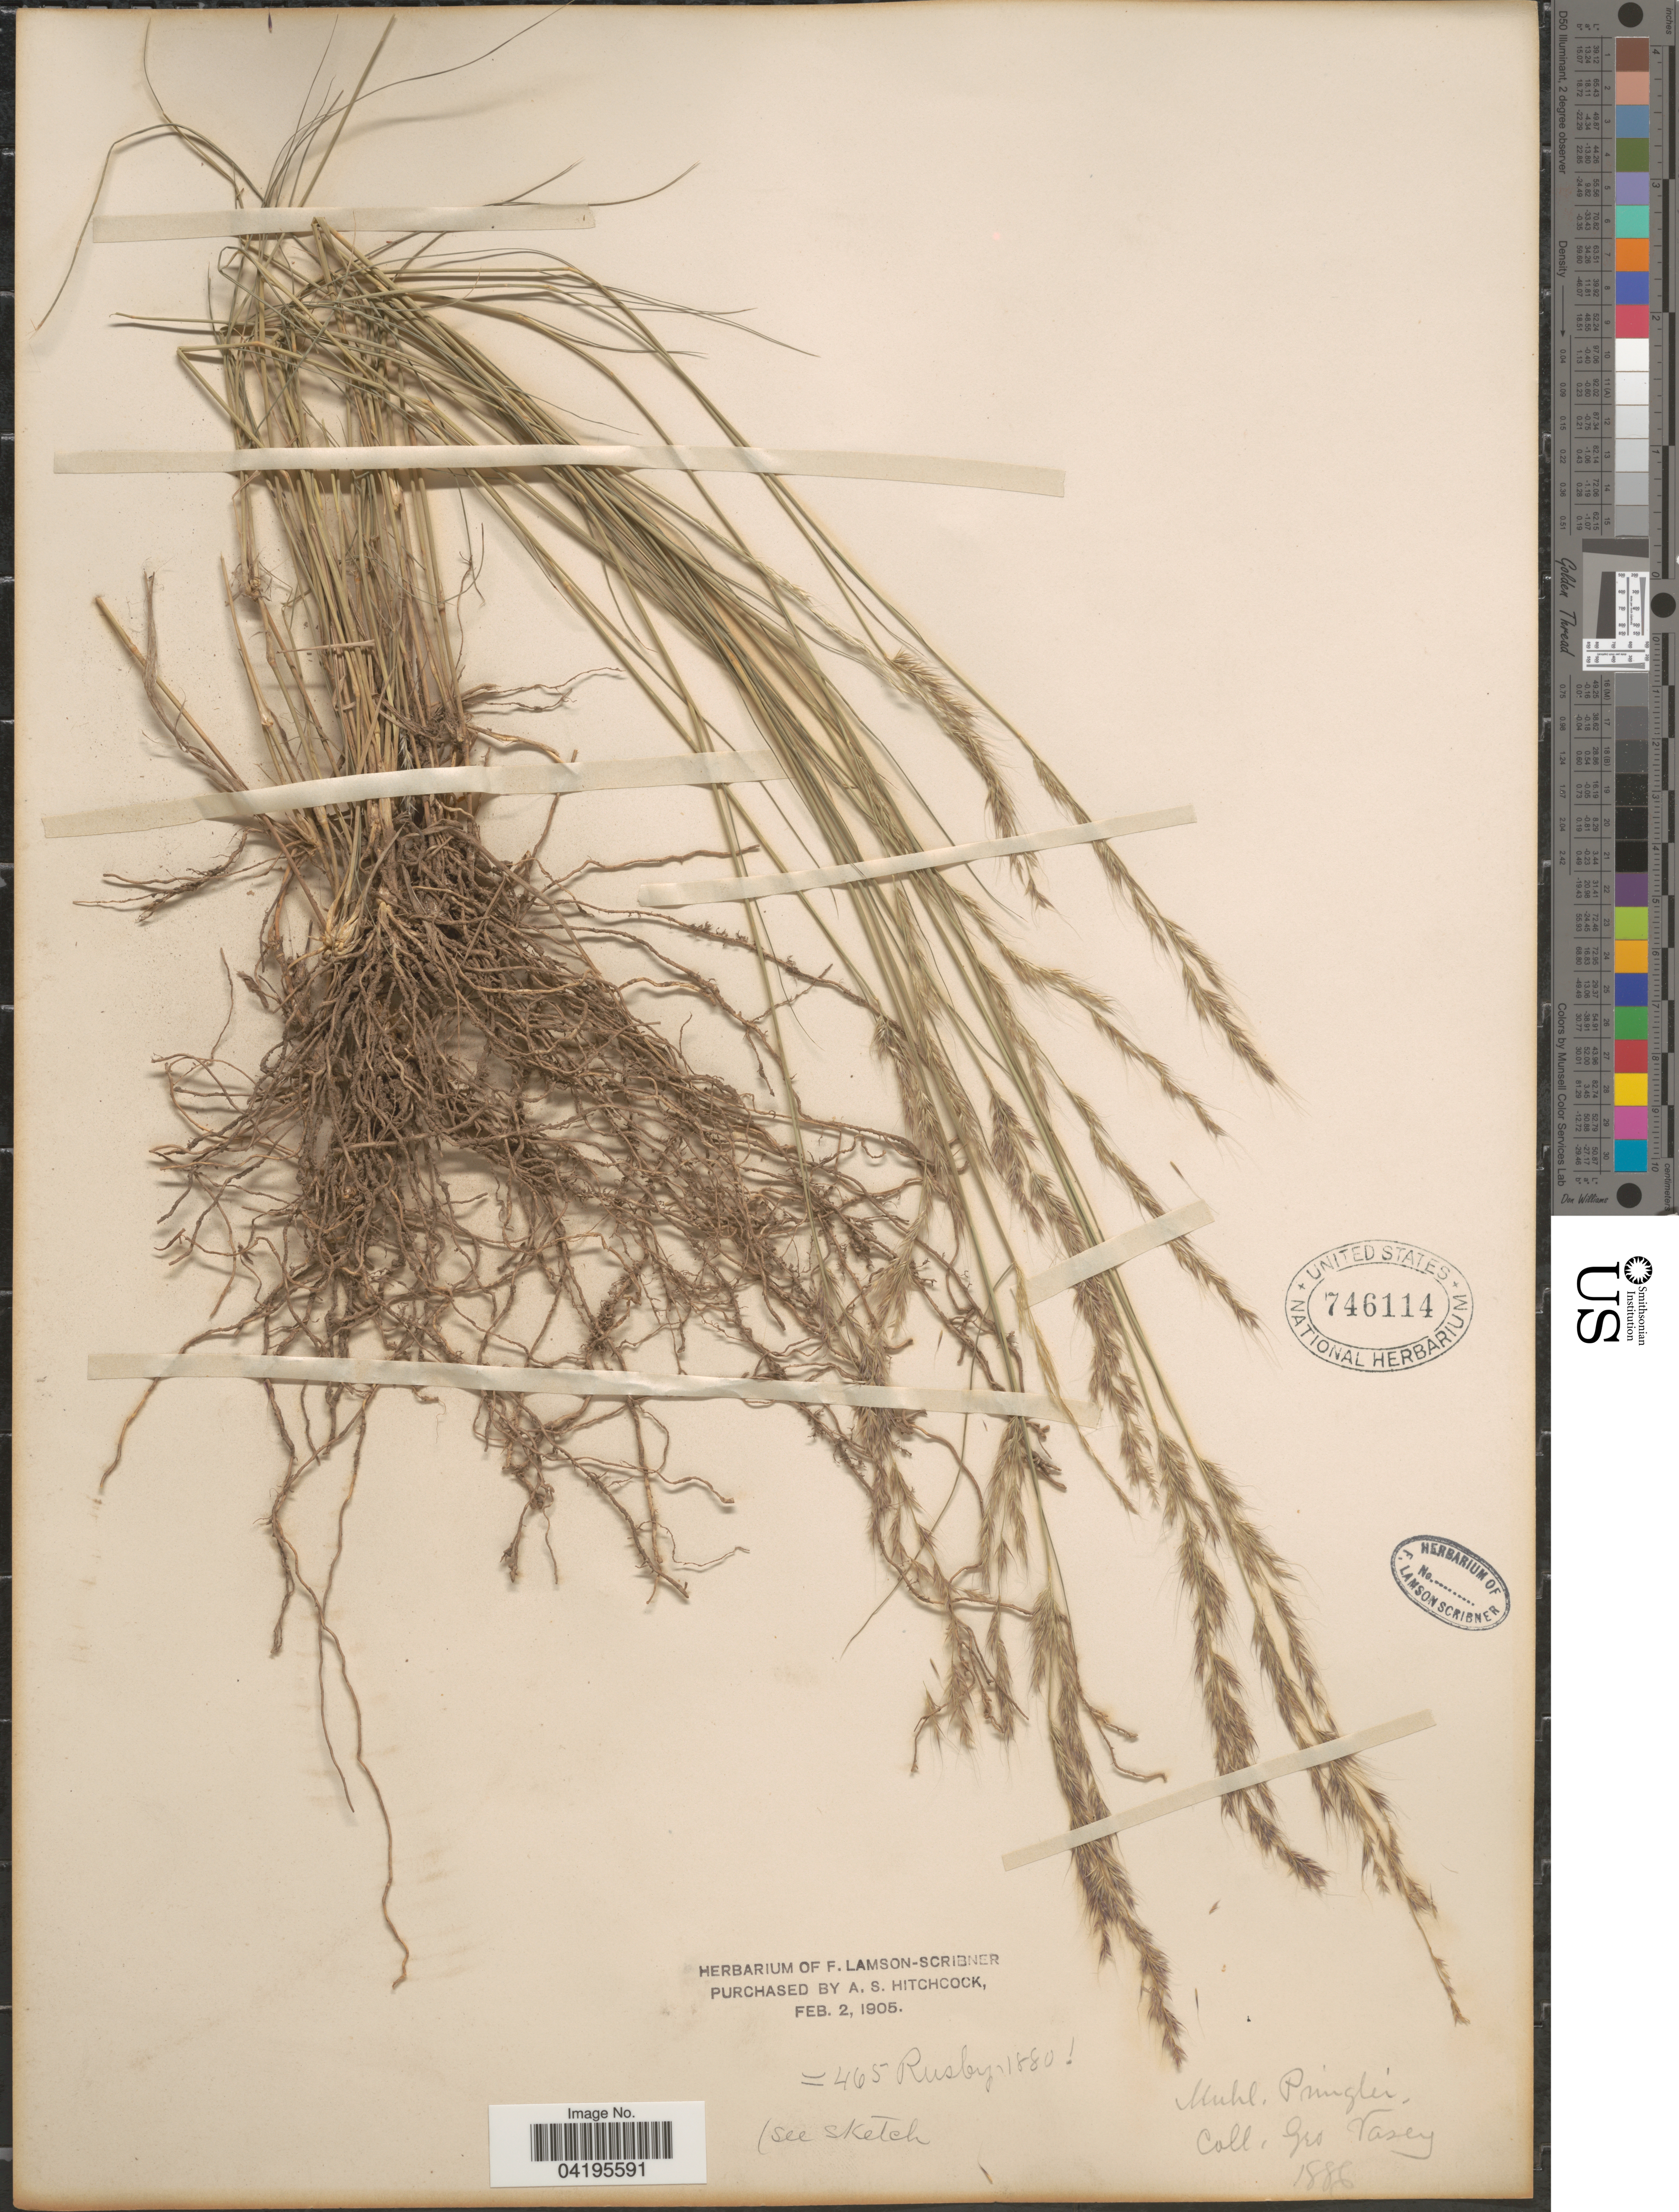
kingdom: Plantae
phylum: Tracheophyta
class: Liliopsida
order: Poales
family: Poaceae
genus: Muhlenbergia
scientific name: Muhlenbergia pauciflora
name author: Buckley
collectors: G. Vasey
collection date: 1886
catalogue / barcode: US 746114